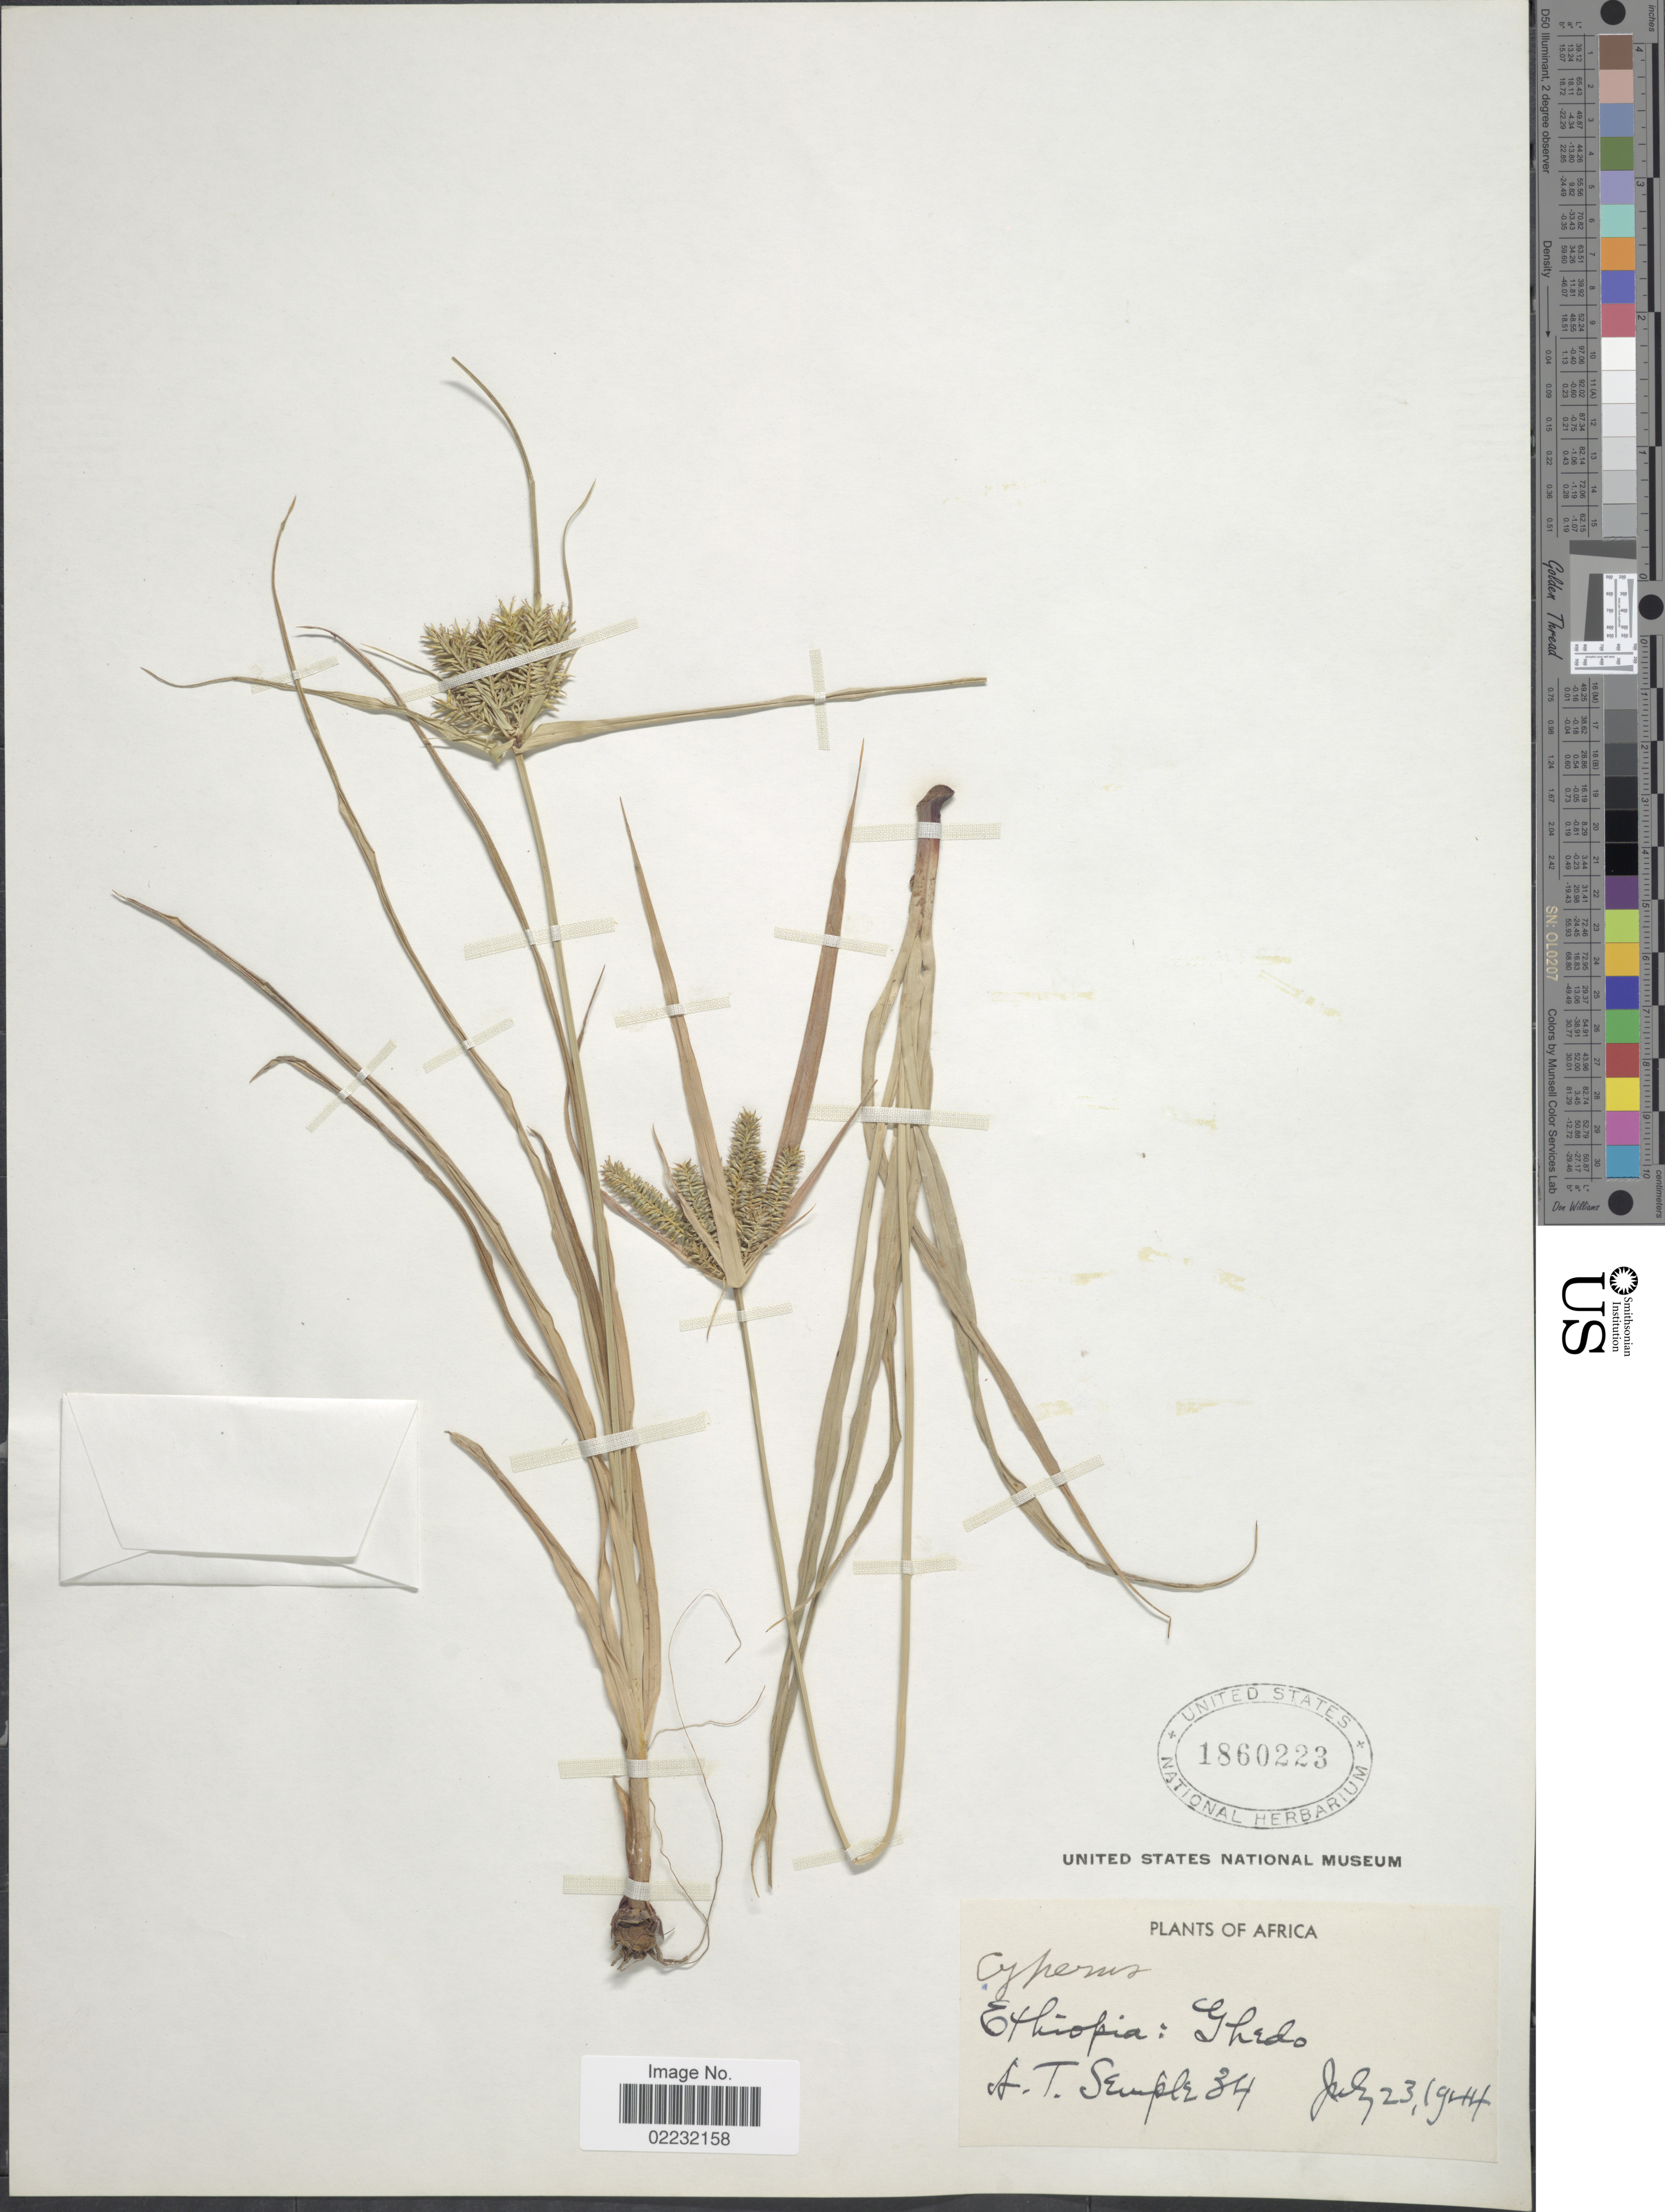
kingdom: Plantae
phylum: Tracheophyta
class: Liliopsida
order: Poales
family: Cyperaceae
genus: Cyperus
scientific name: Cyperus sp.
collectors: A. Semple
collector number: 34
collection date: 1944-07-23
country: Ethiopia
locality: Ghedo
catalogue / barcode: US 1860223